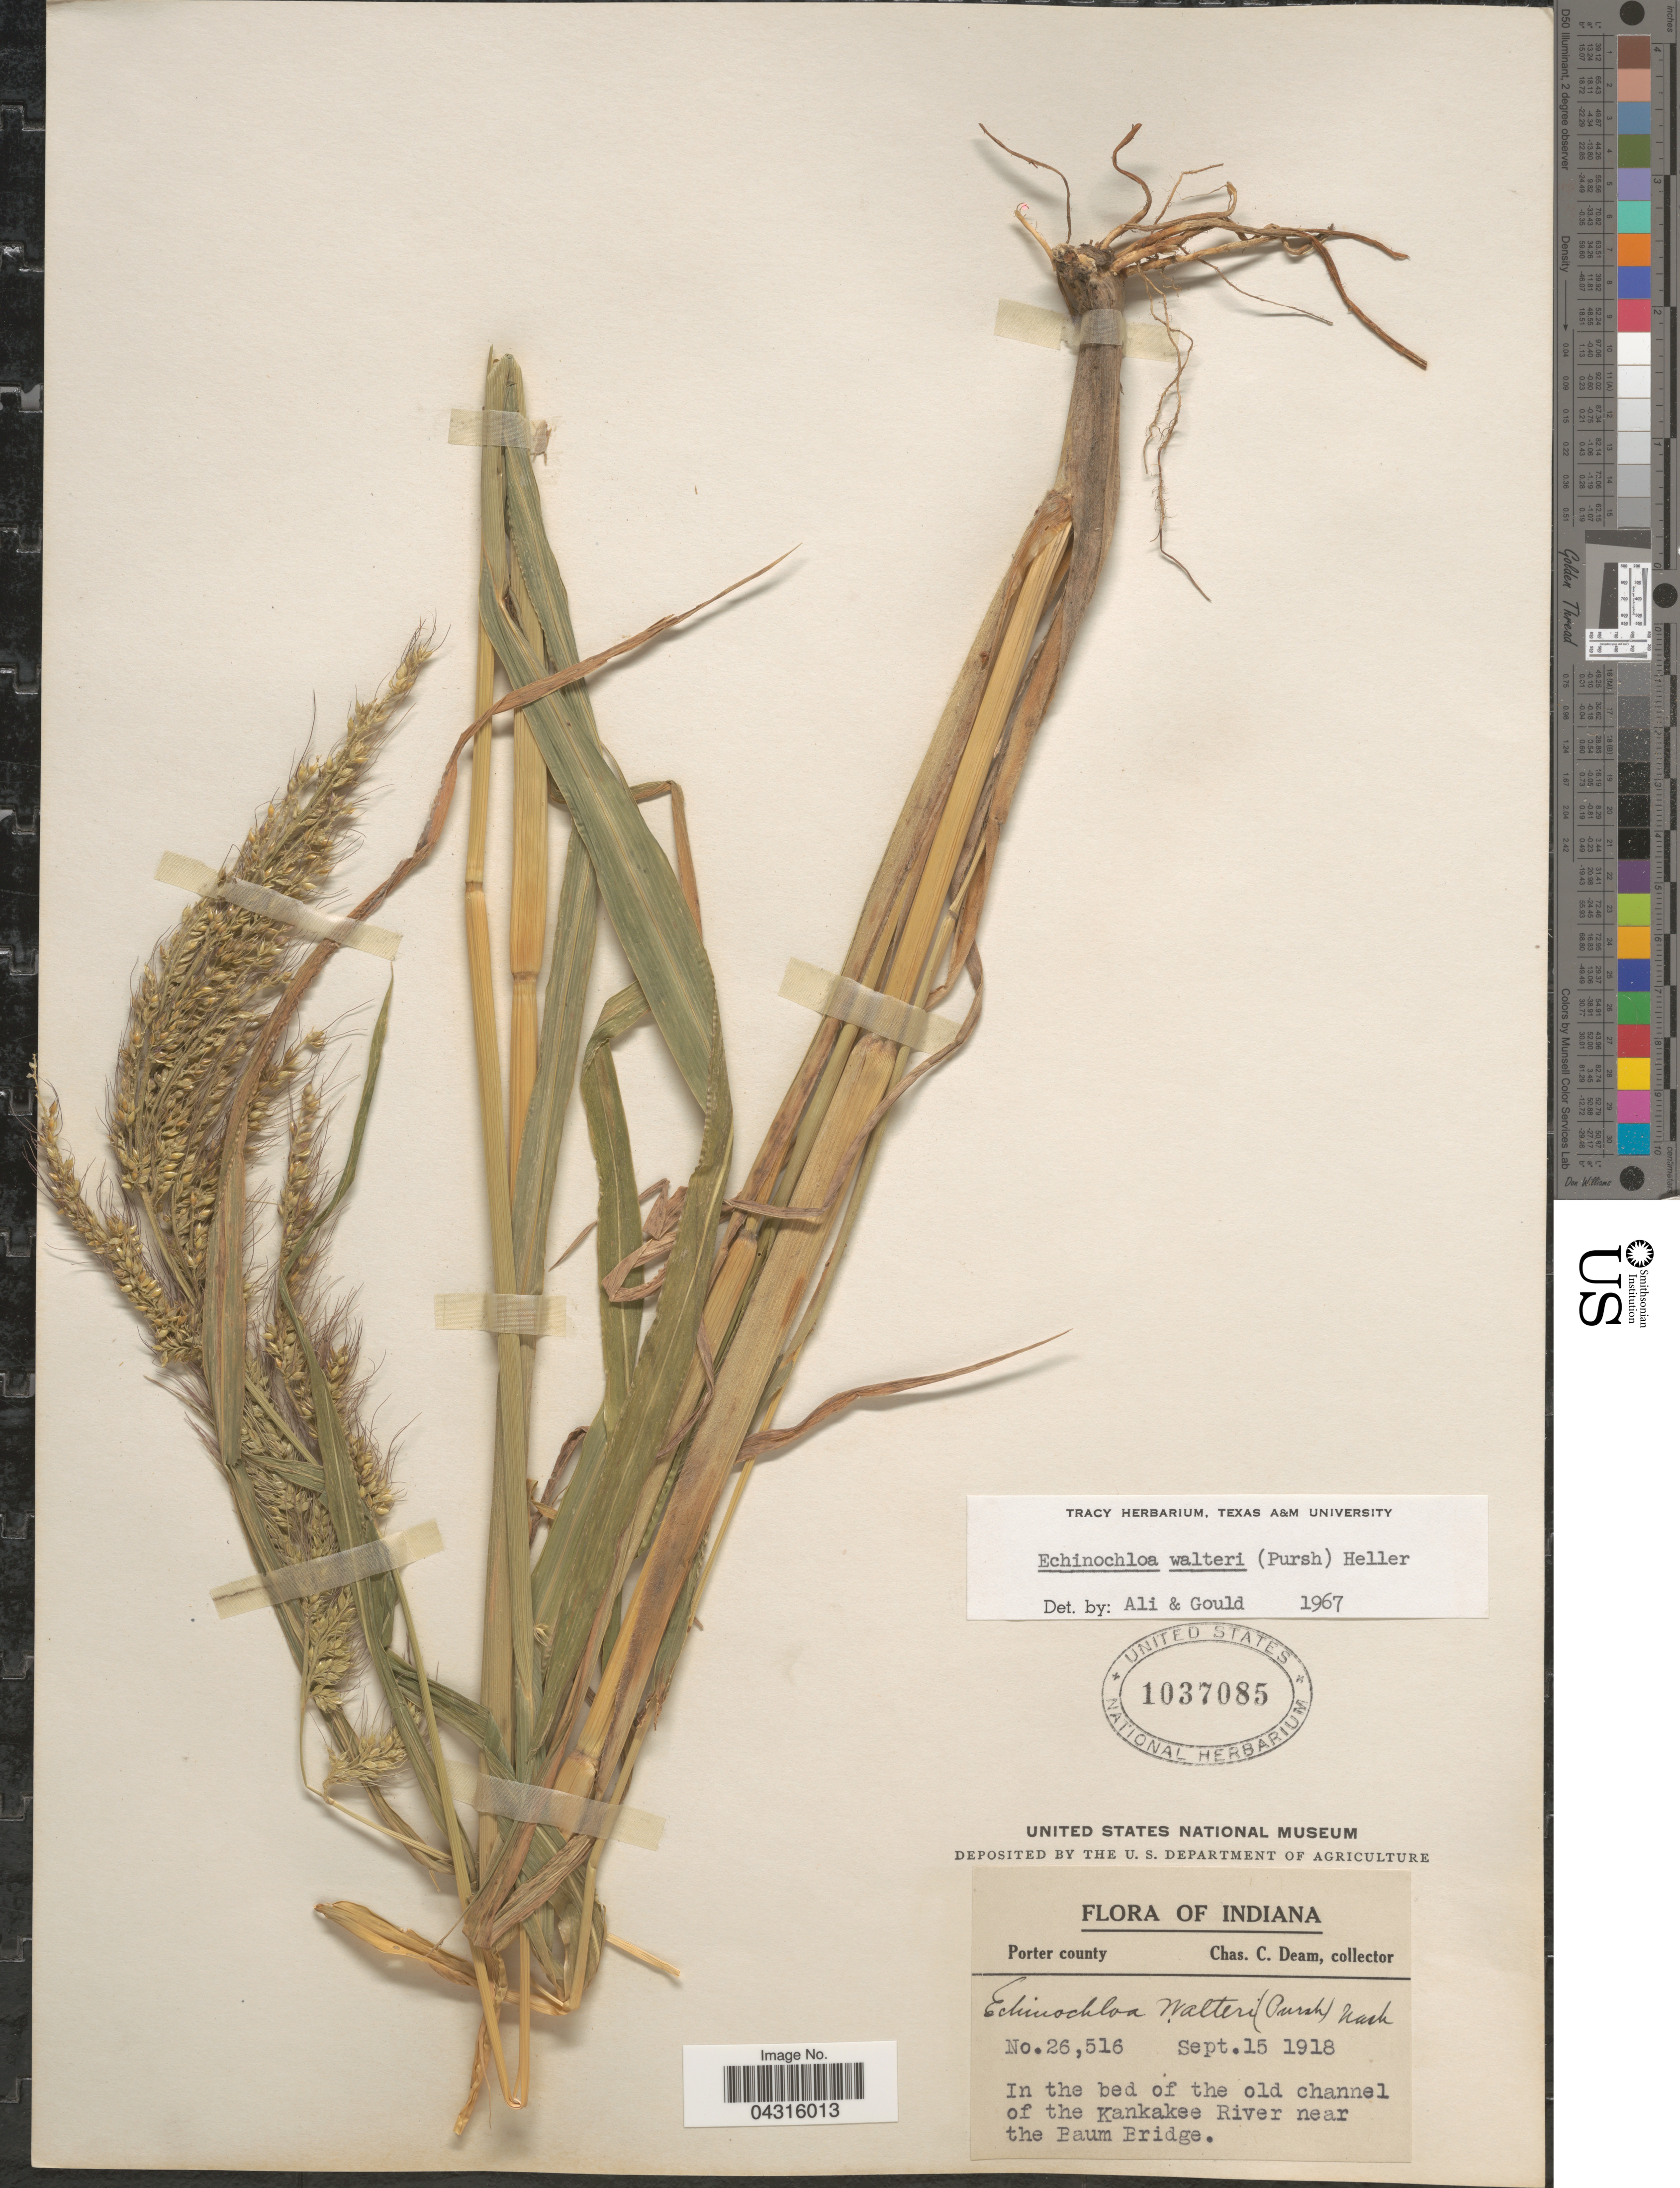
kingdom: Plantae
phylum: Tracheophyta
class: Liliopsida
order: Poales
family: Poaceae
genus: Echinochloa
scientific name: Echinochloa walteri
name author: (Pursh) A. Heller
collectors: C. C. Deam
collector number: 26516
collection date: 1918-09-15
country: United States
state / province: Indiana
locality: Porter county. In the bed of the old channel of the Kankakee River near the Baum Bridge.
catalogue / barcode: US 1037085